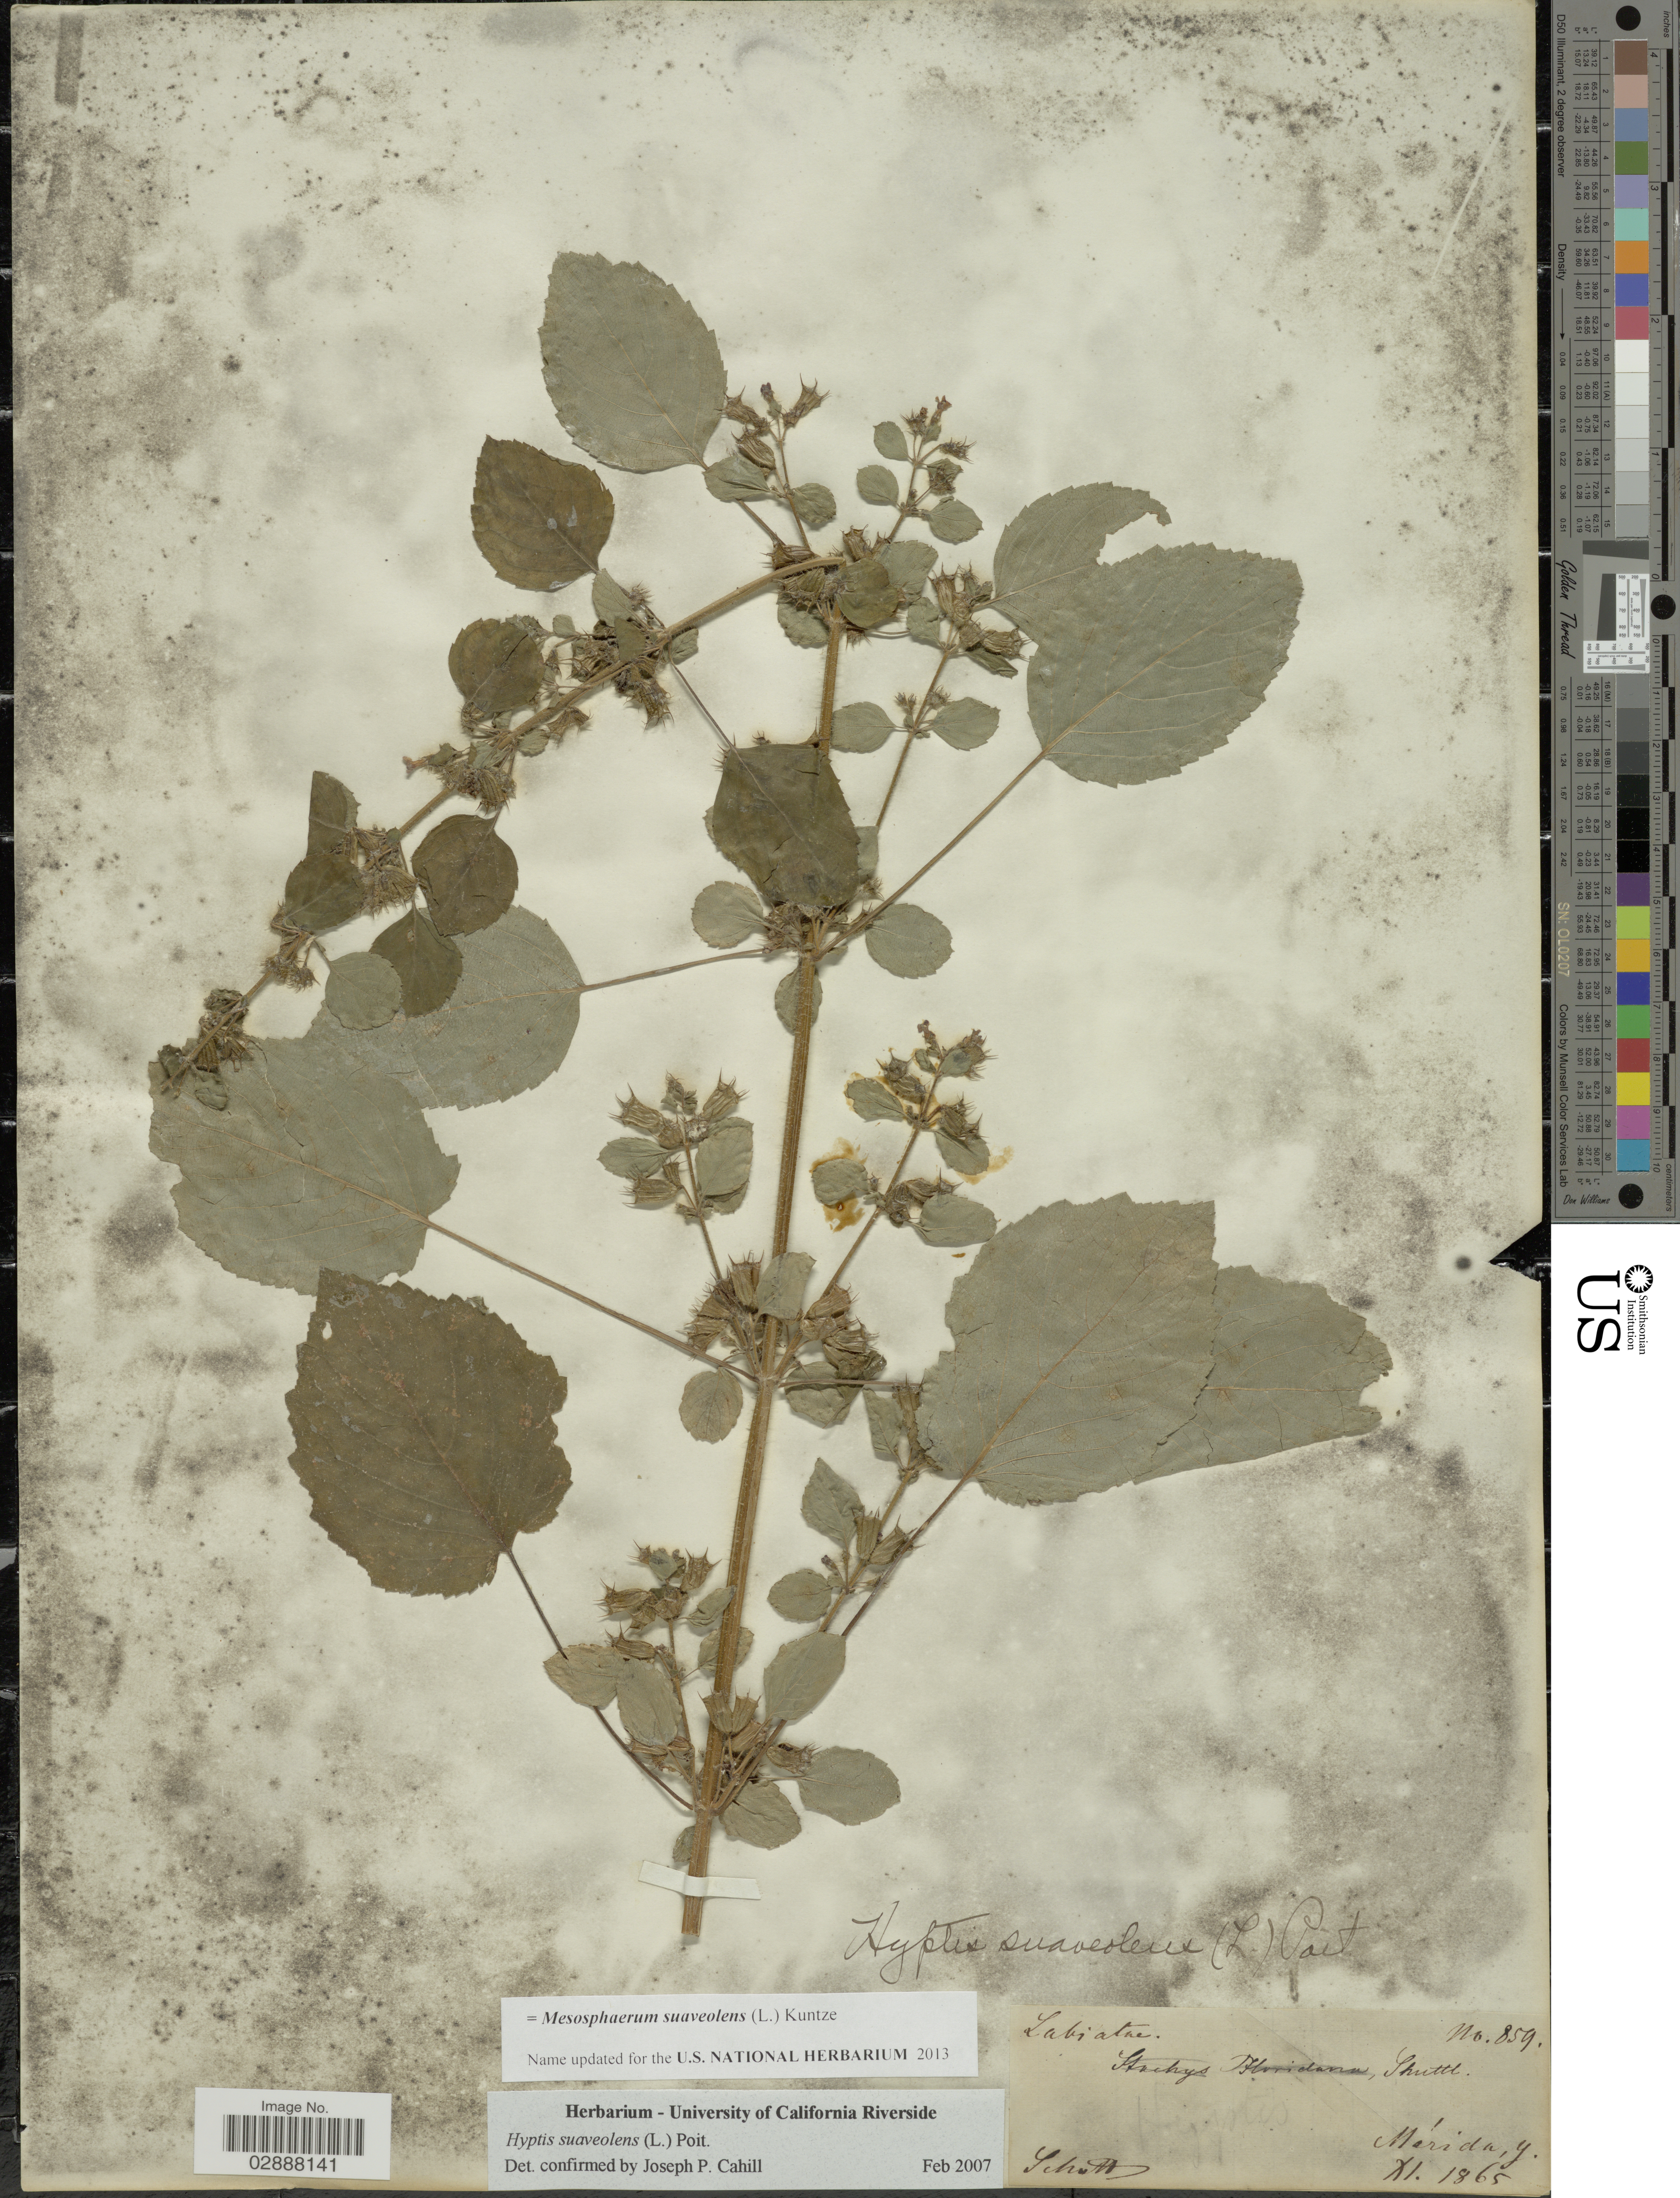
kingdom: Plantae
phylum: Tracheophyta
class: Magnoliopsida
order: Lamiales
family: Lamiaceae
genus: Mesosphaerum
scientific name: Mesosphaerum suaveolens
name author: (L.) Kuntze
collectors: Schott, --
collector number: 859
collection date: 1865-11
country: Venezuela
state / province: Mérida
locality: Merida, y.